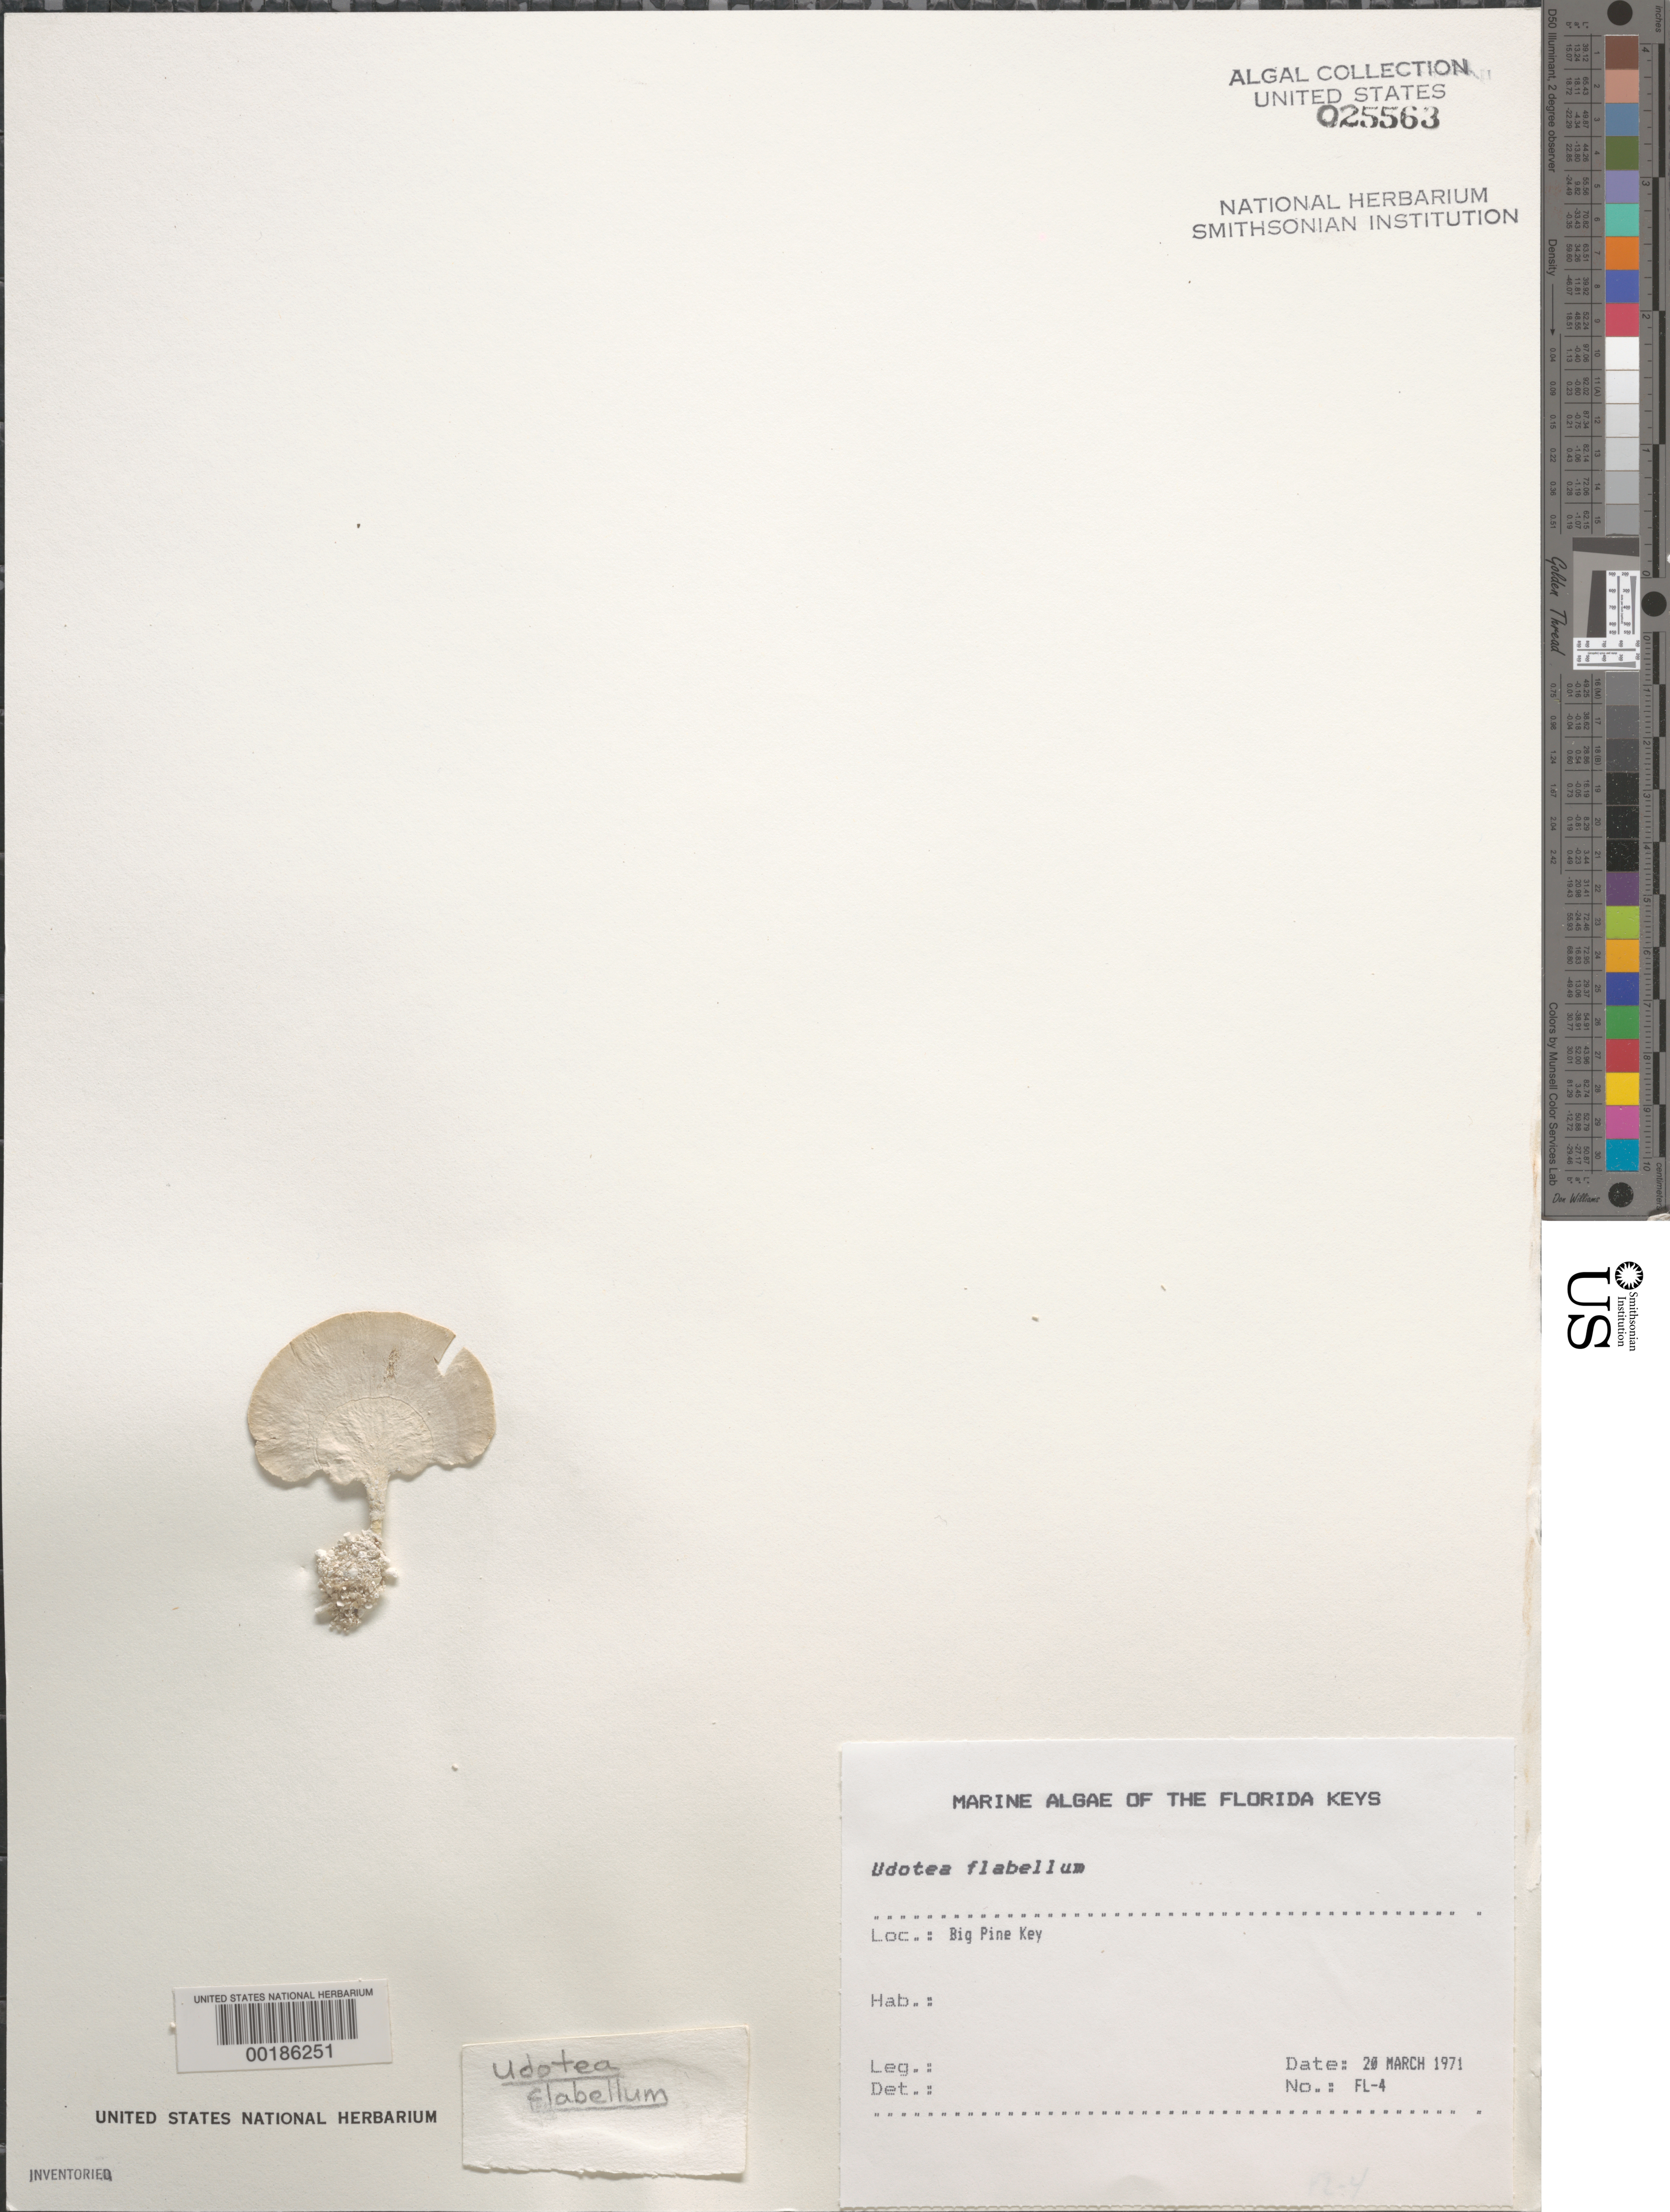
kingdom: Plantae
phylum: Chlorophyta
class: Ulvophyceae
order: Bryopsidales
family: Udoteaceae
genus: Udotea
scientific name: Udotea flabellum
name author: (J. Ellis & Sol.) M. Howe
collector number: FL-4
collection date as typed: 20 Mar 1971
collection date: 1971-03-20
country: United States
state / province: Florida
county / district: Monroe County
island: Big Pine Key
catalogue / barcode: US 25563